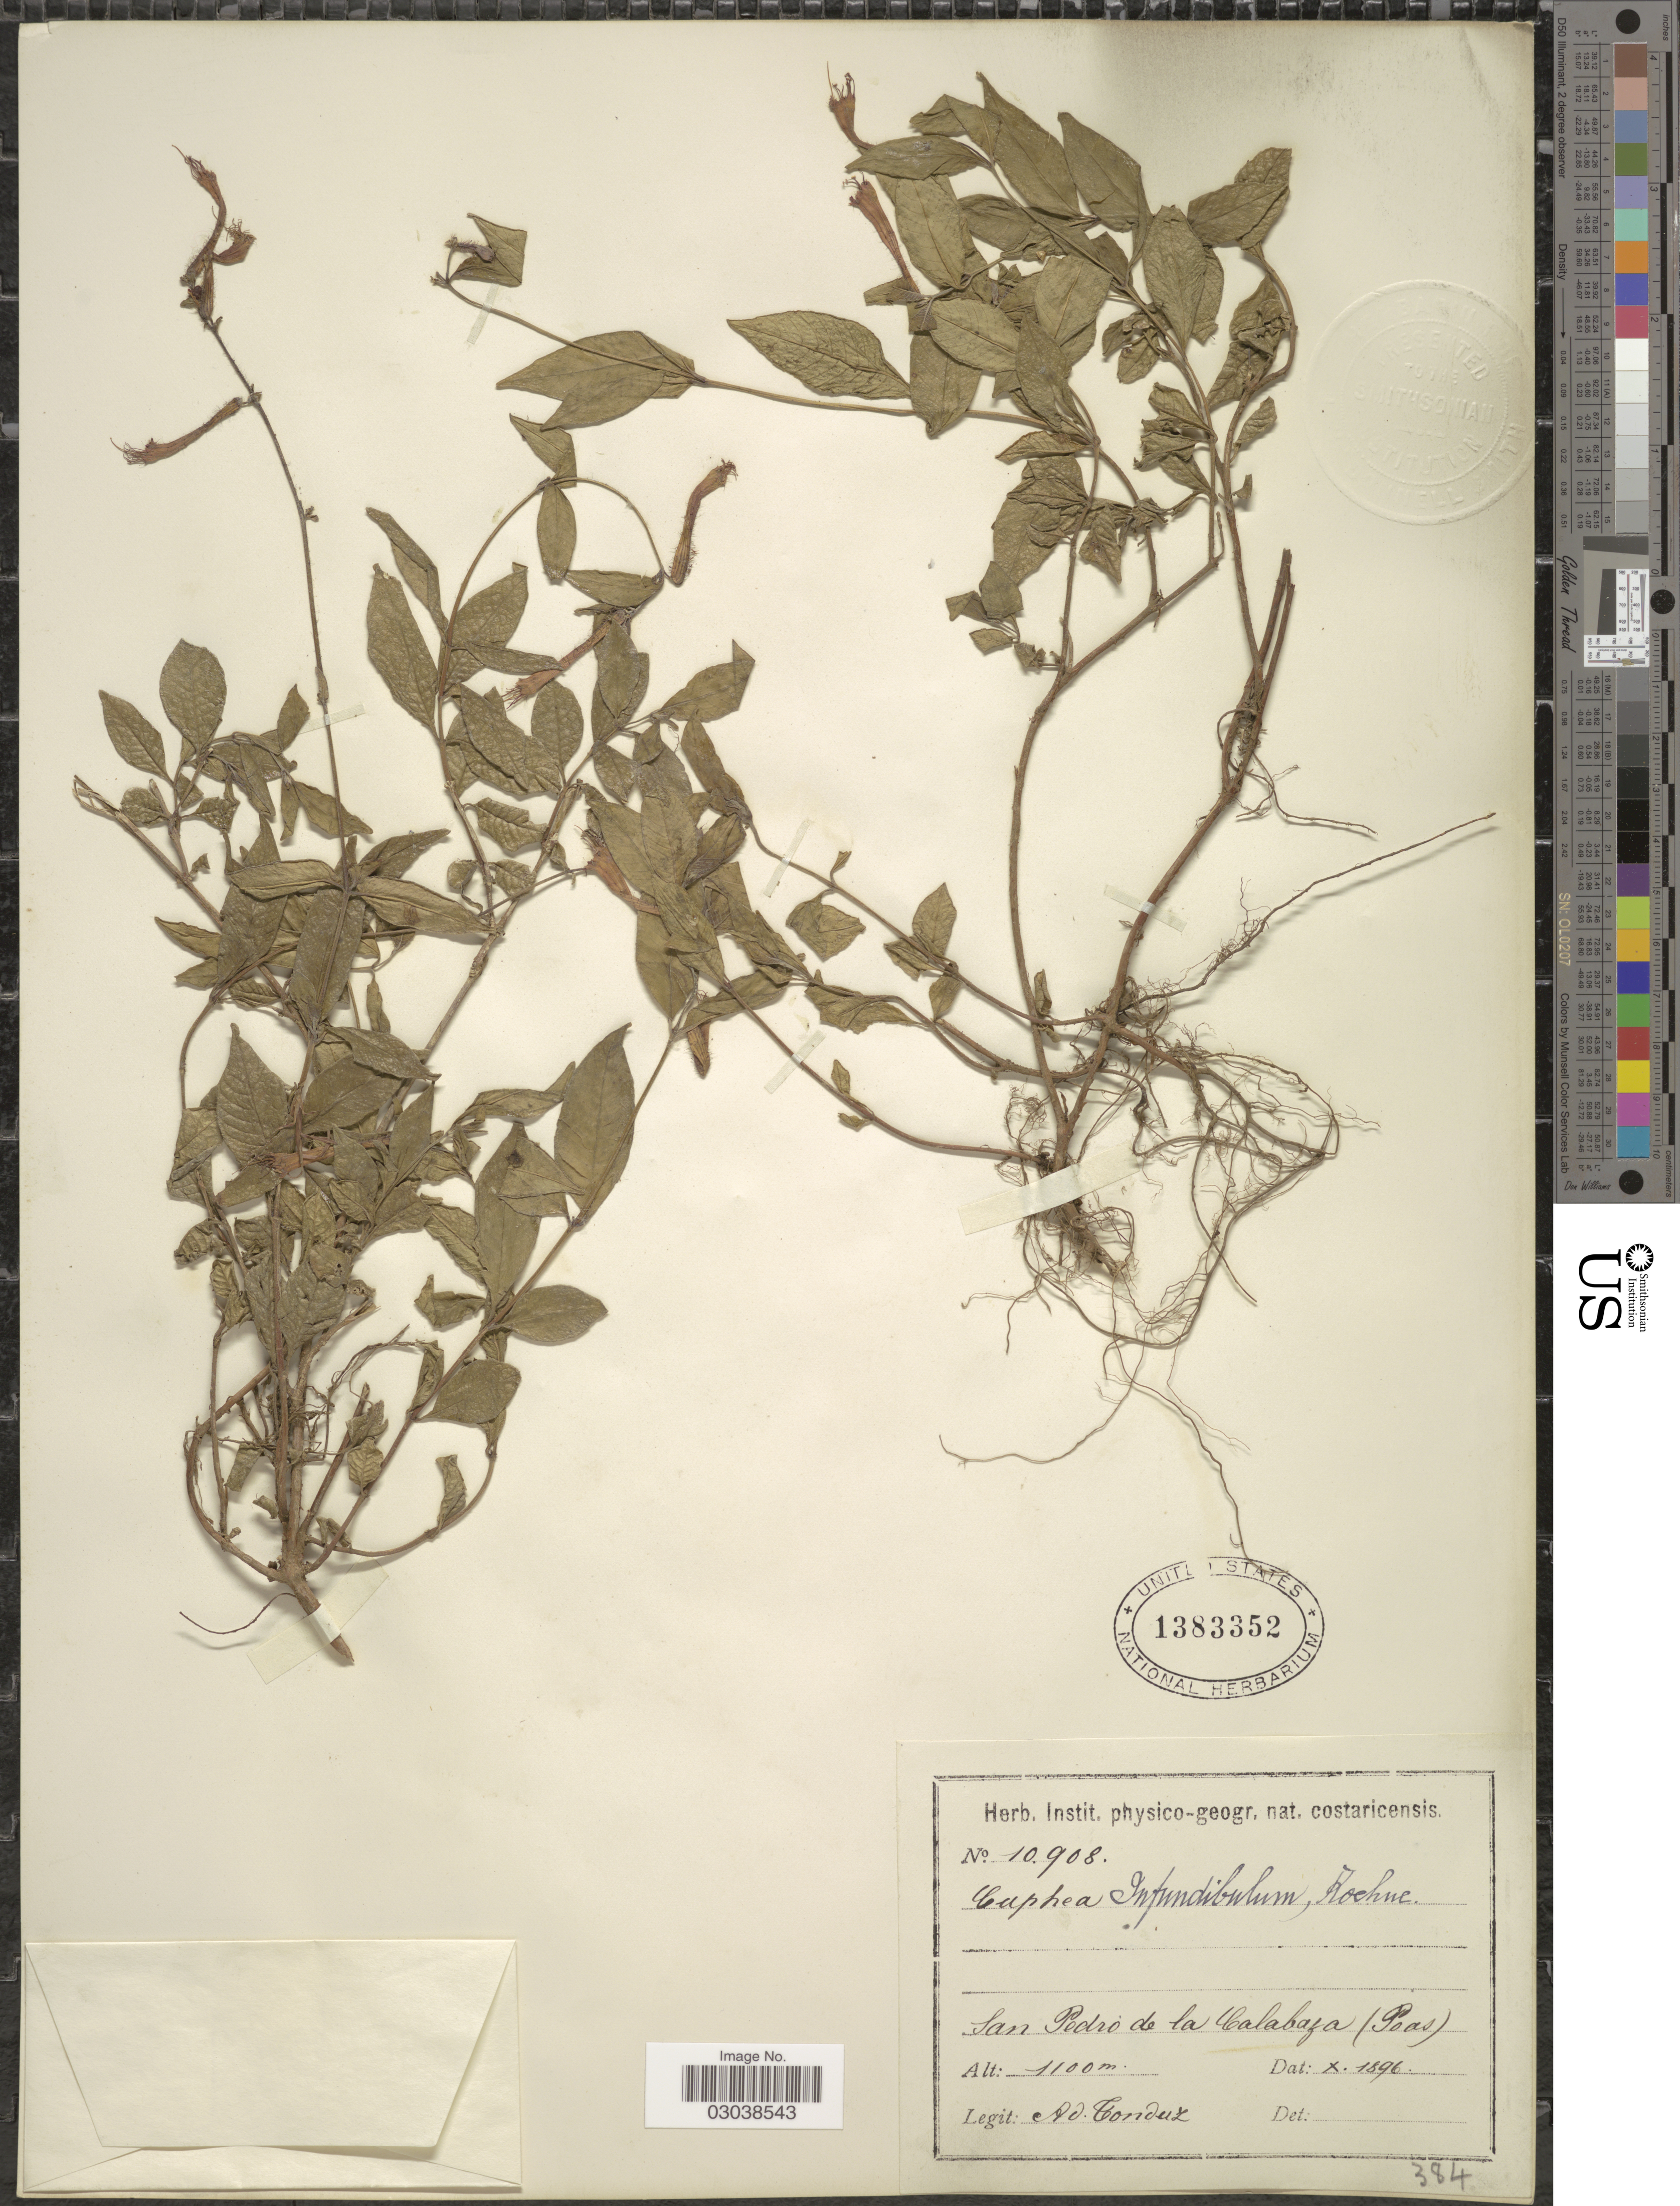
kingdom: Plantae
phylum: Tracheophyta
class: Magnoliopsida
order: Myrtales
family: Lythraceae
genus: Cuphea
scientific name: Cuphea infundibulum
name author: Koehne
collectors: A. Tonduz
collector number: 10908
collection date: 1896-10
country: Costa Rica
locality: San Pedro de la Calabaza (Poas).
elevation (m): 1100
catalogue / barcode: US 1383352